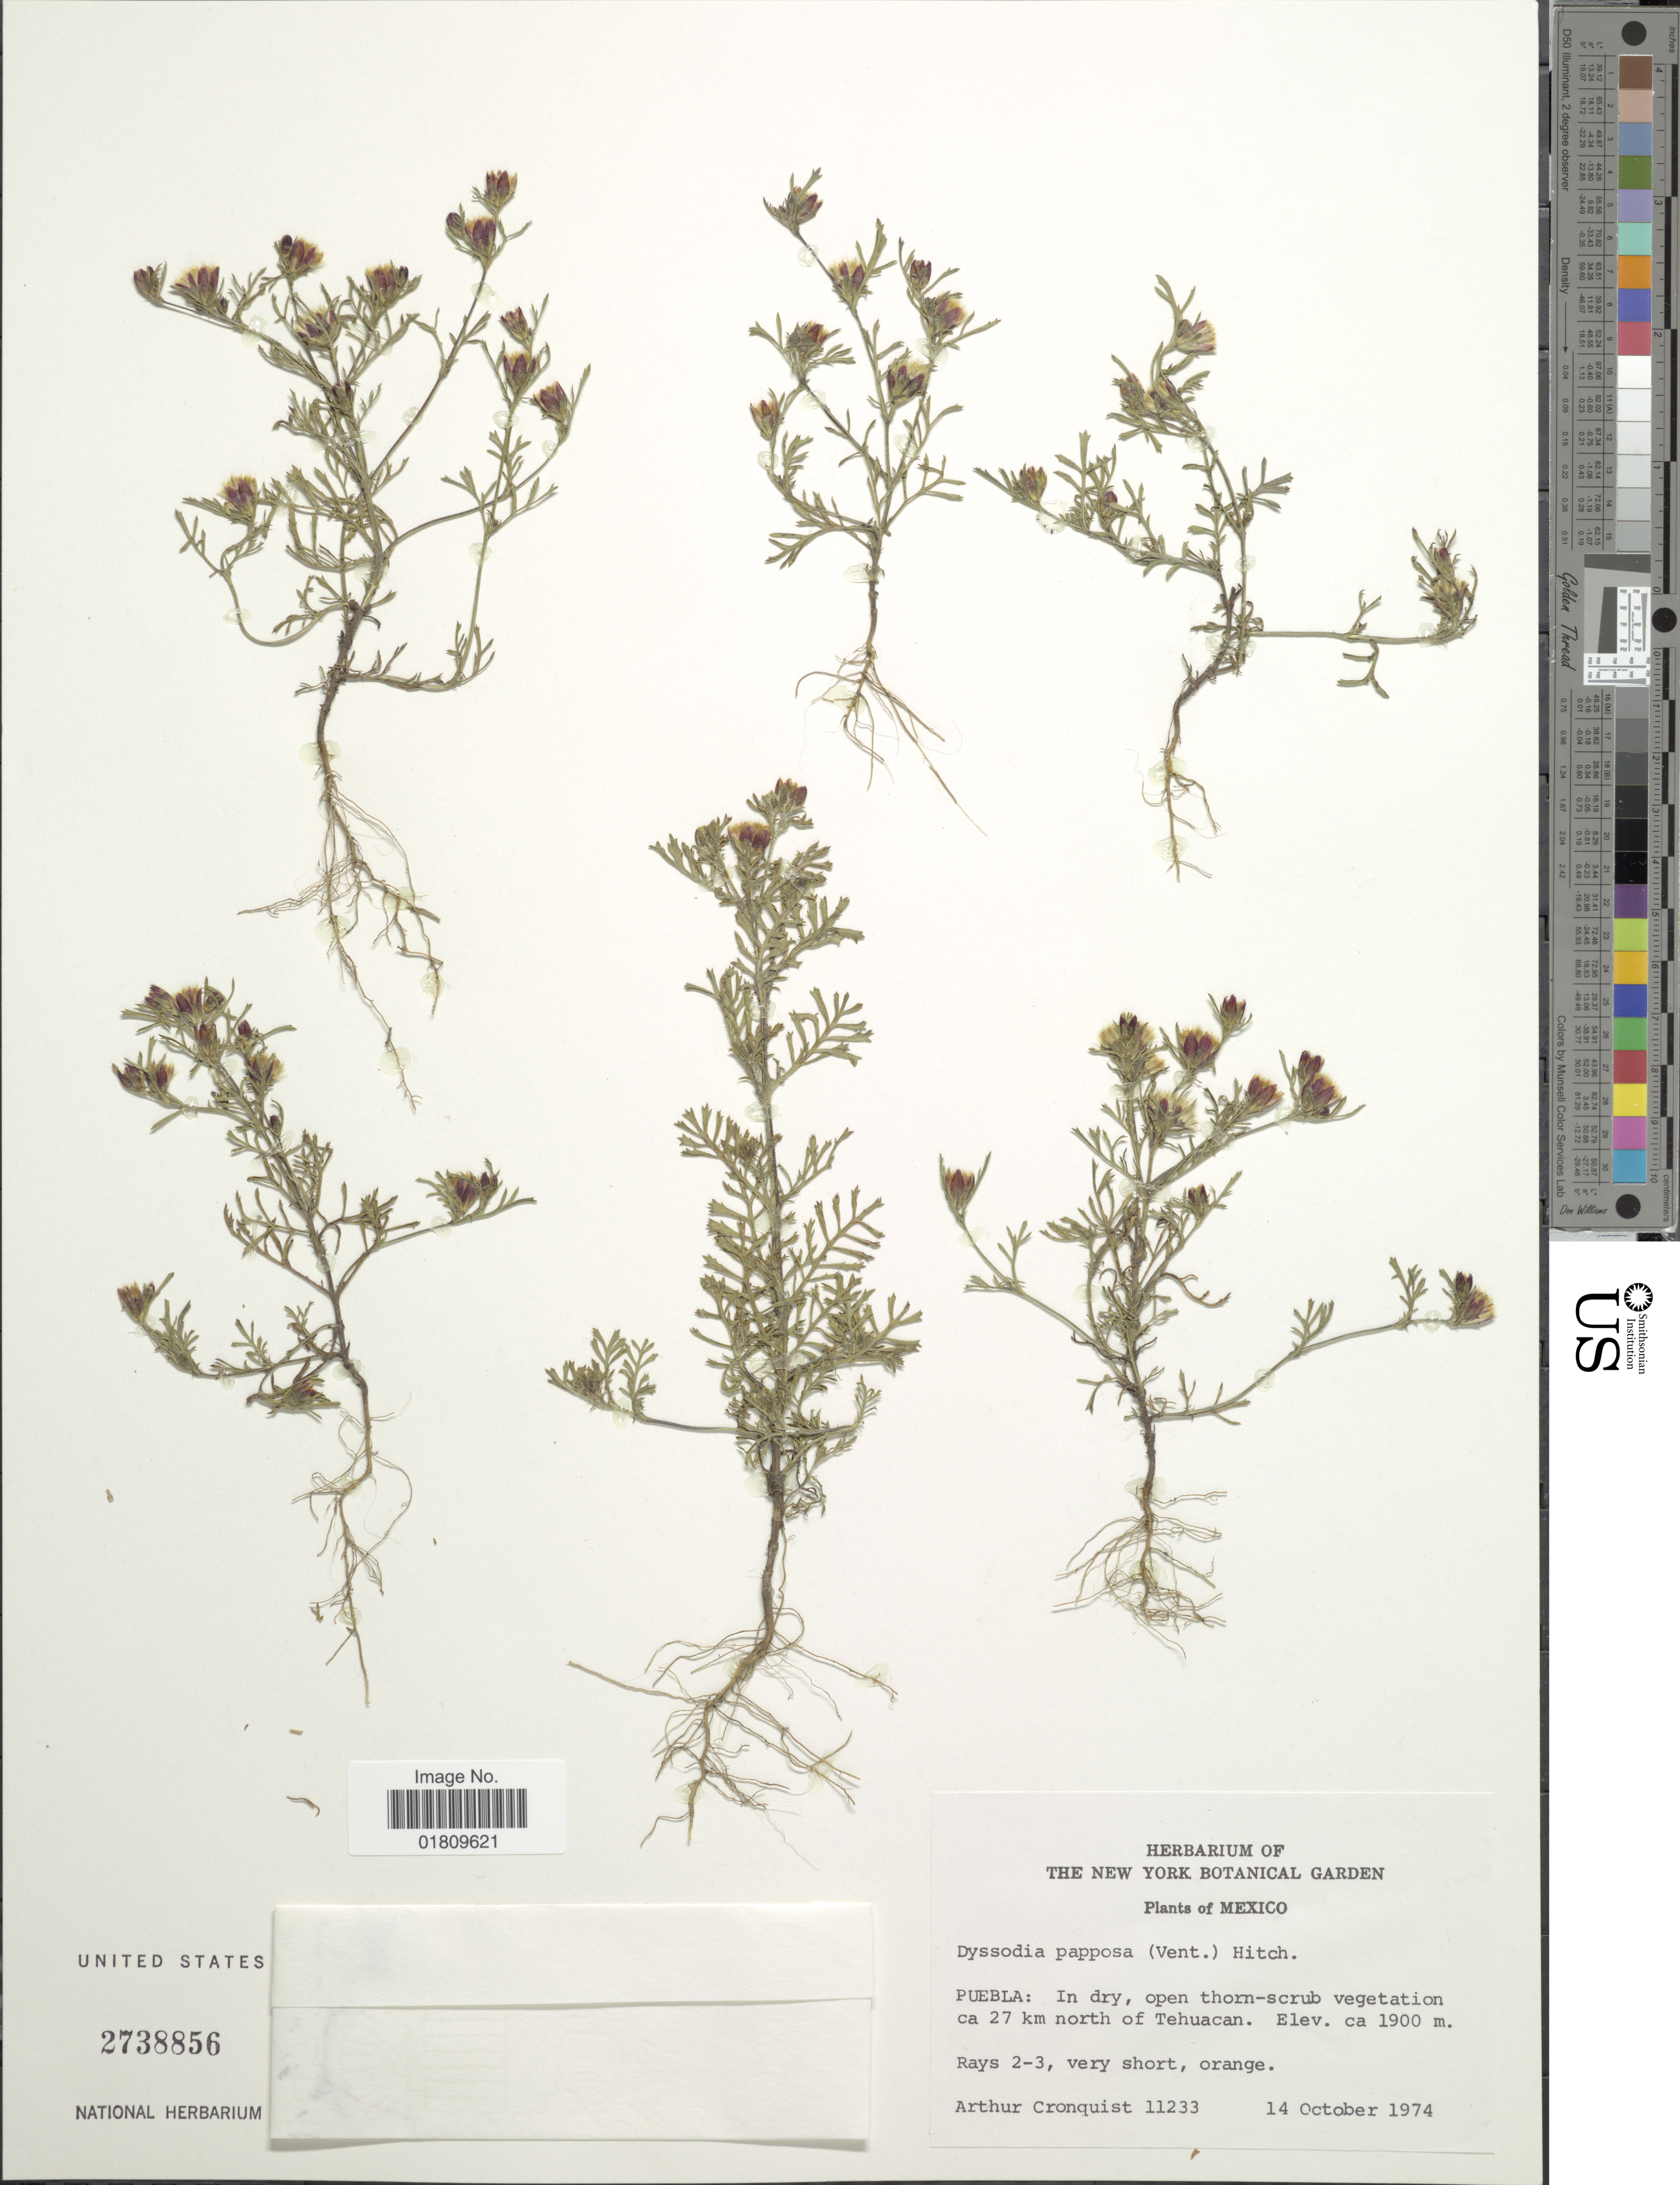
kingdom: Plantae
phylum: Tracheophyta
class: Magnoliopsida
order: Asterales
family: Asteraceae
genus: Dyssodia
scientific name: Dyssodia papposa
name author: (Vent.) Hitchc.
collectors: A. J. Cronquist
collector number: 11233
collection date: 1974-10-14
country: Mexico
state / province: Puebla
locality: In dry, open thorn-scrub vegetation, ca. 27 km north of Tehuacan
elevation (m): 1900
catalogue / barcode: US 2738856